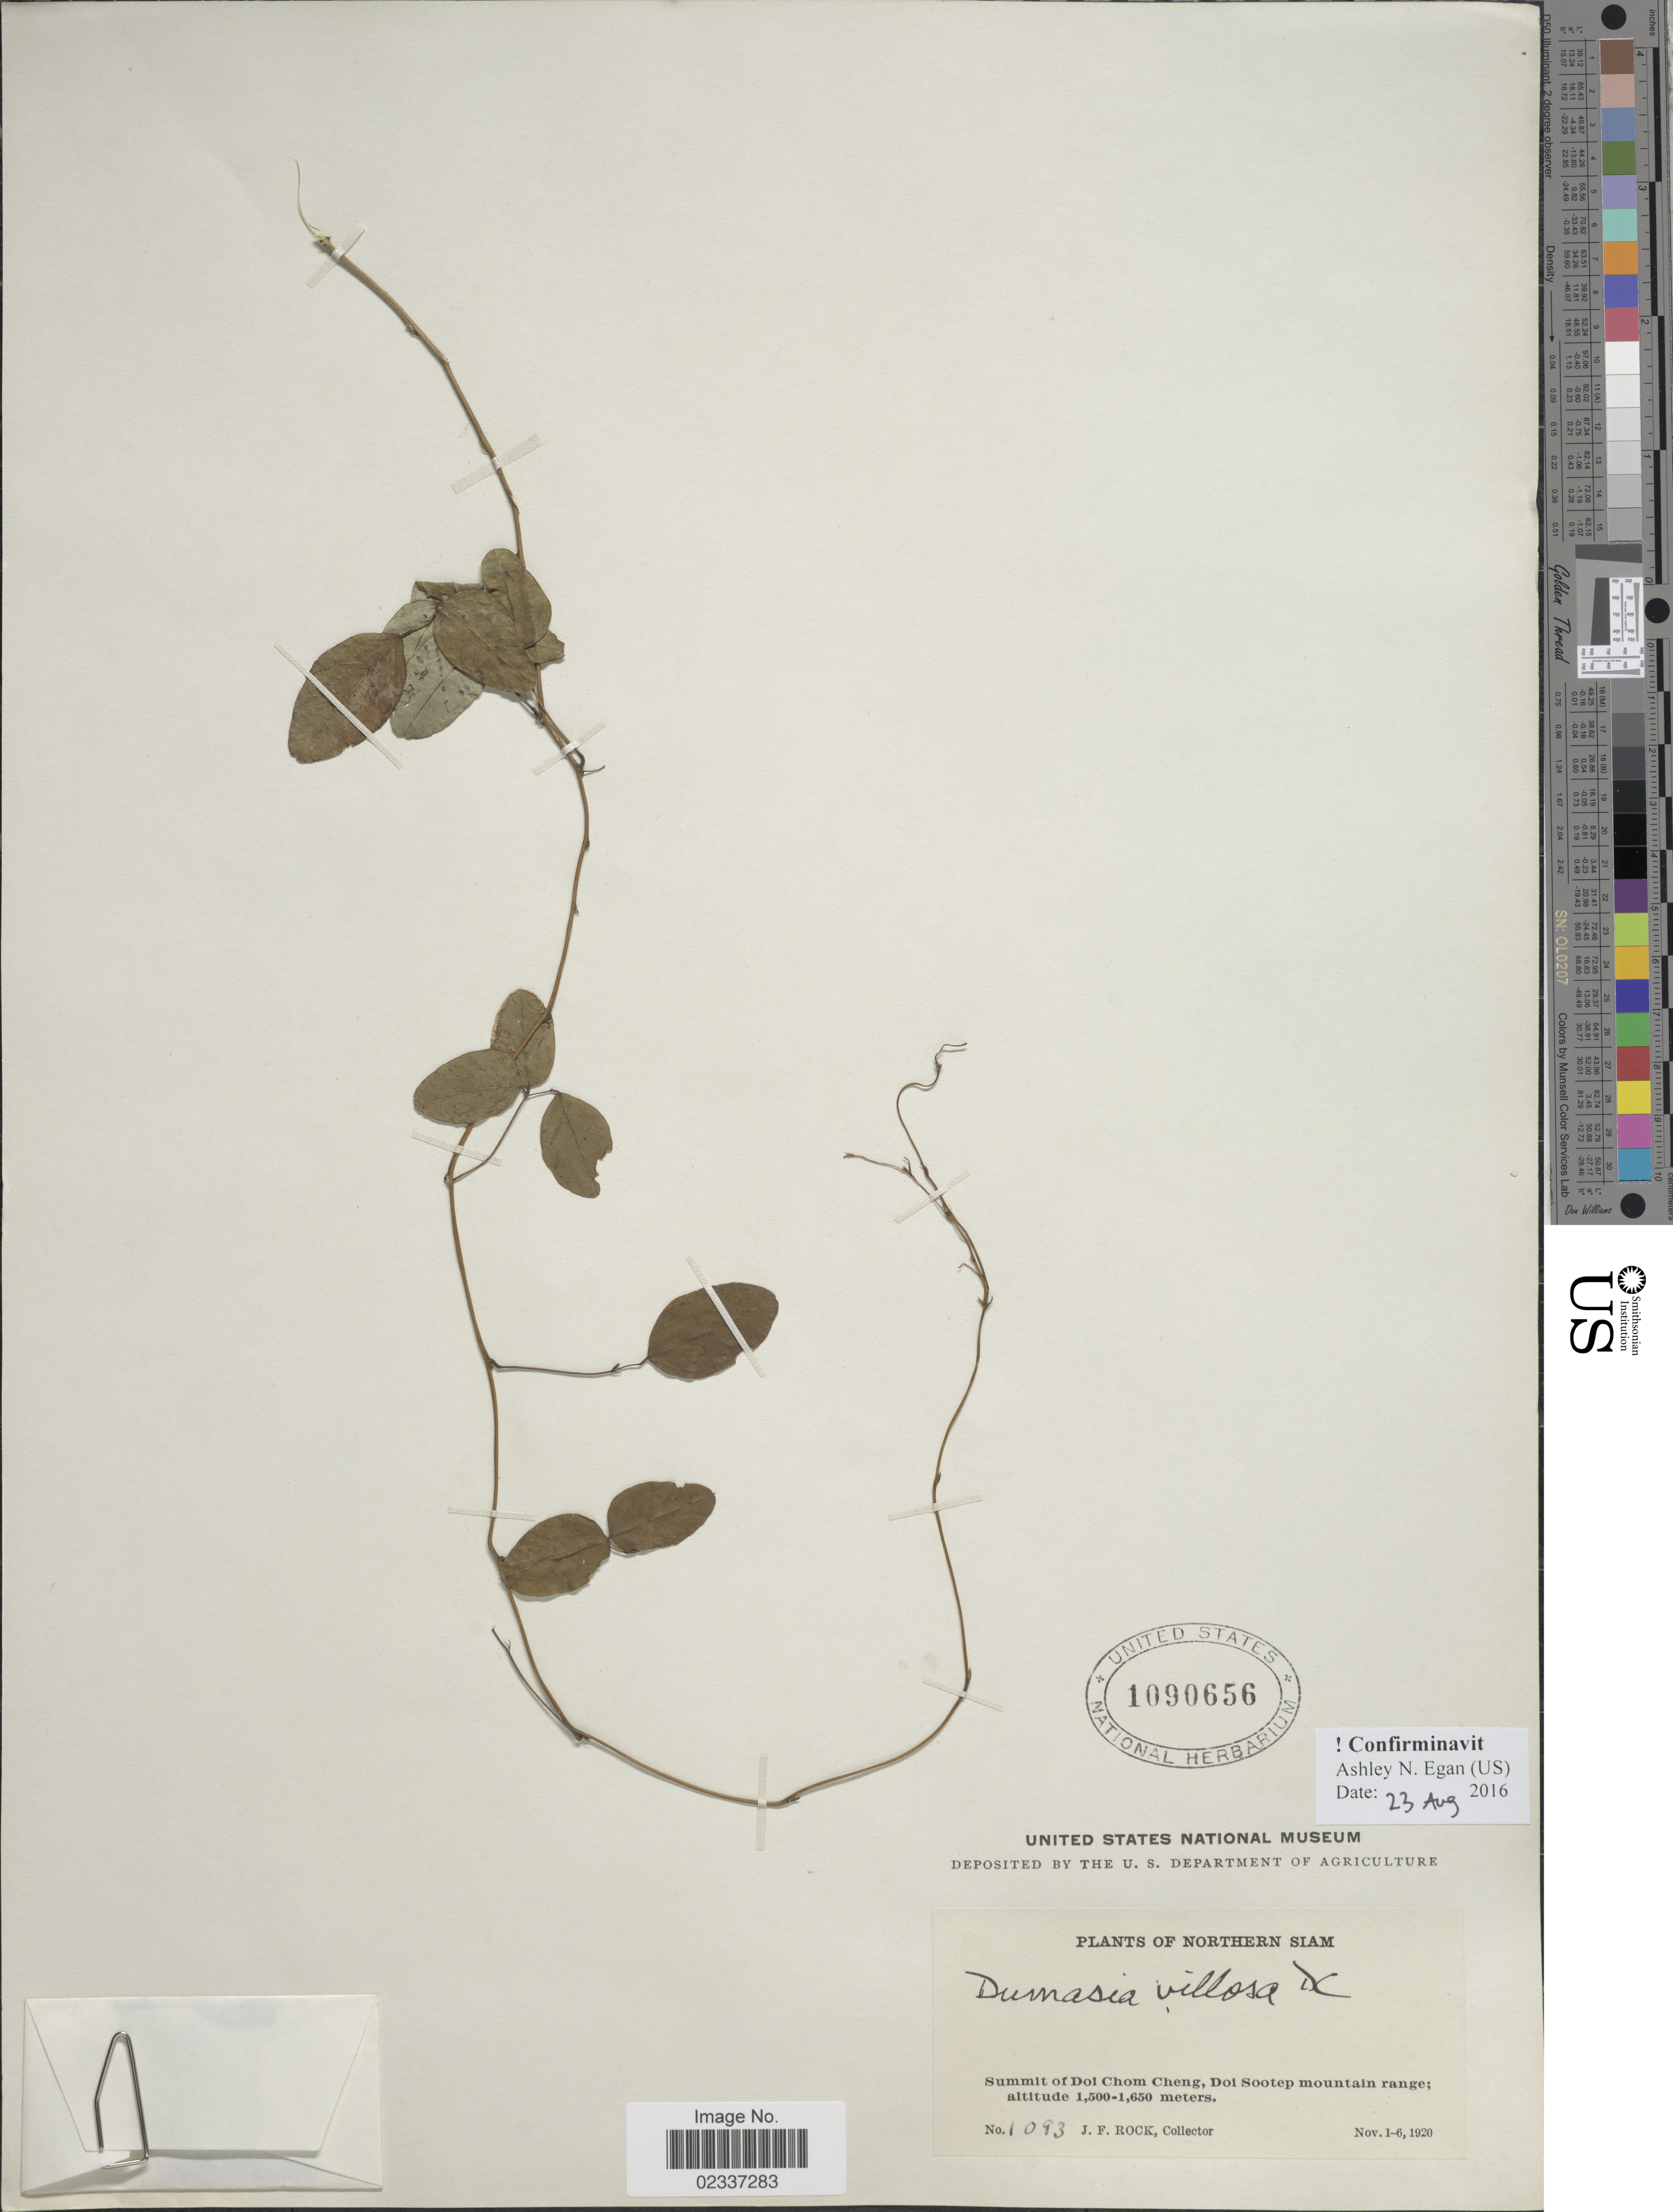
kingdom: Plantae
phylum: Tracheophyta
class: Magnoliopsida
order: Fabales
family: Fabaceae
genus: Dumasia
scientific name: Dumasia villosa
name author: DC.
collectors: J. Rock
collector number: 1093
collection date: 1920-11-01/1920-11-06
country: Thailand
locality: Northern Siam, Summit of Doi Chom Cheng, Doi Sootep mountain range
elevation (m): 1500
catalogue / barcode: US 1090656